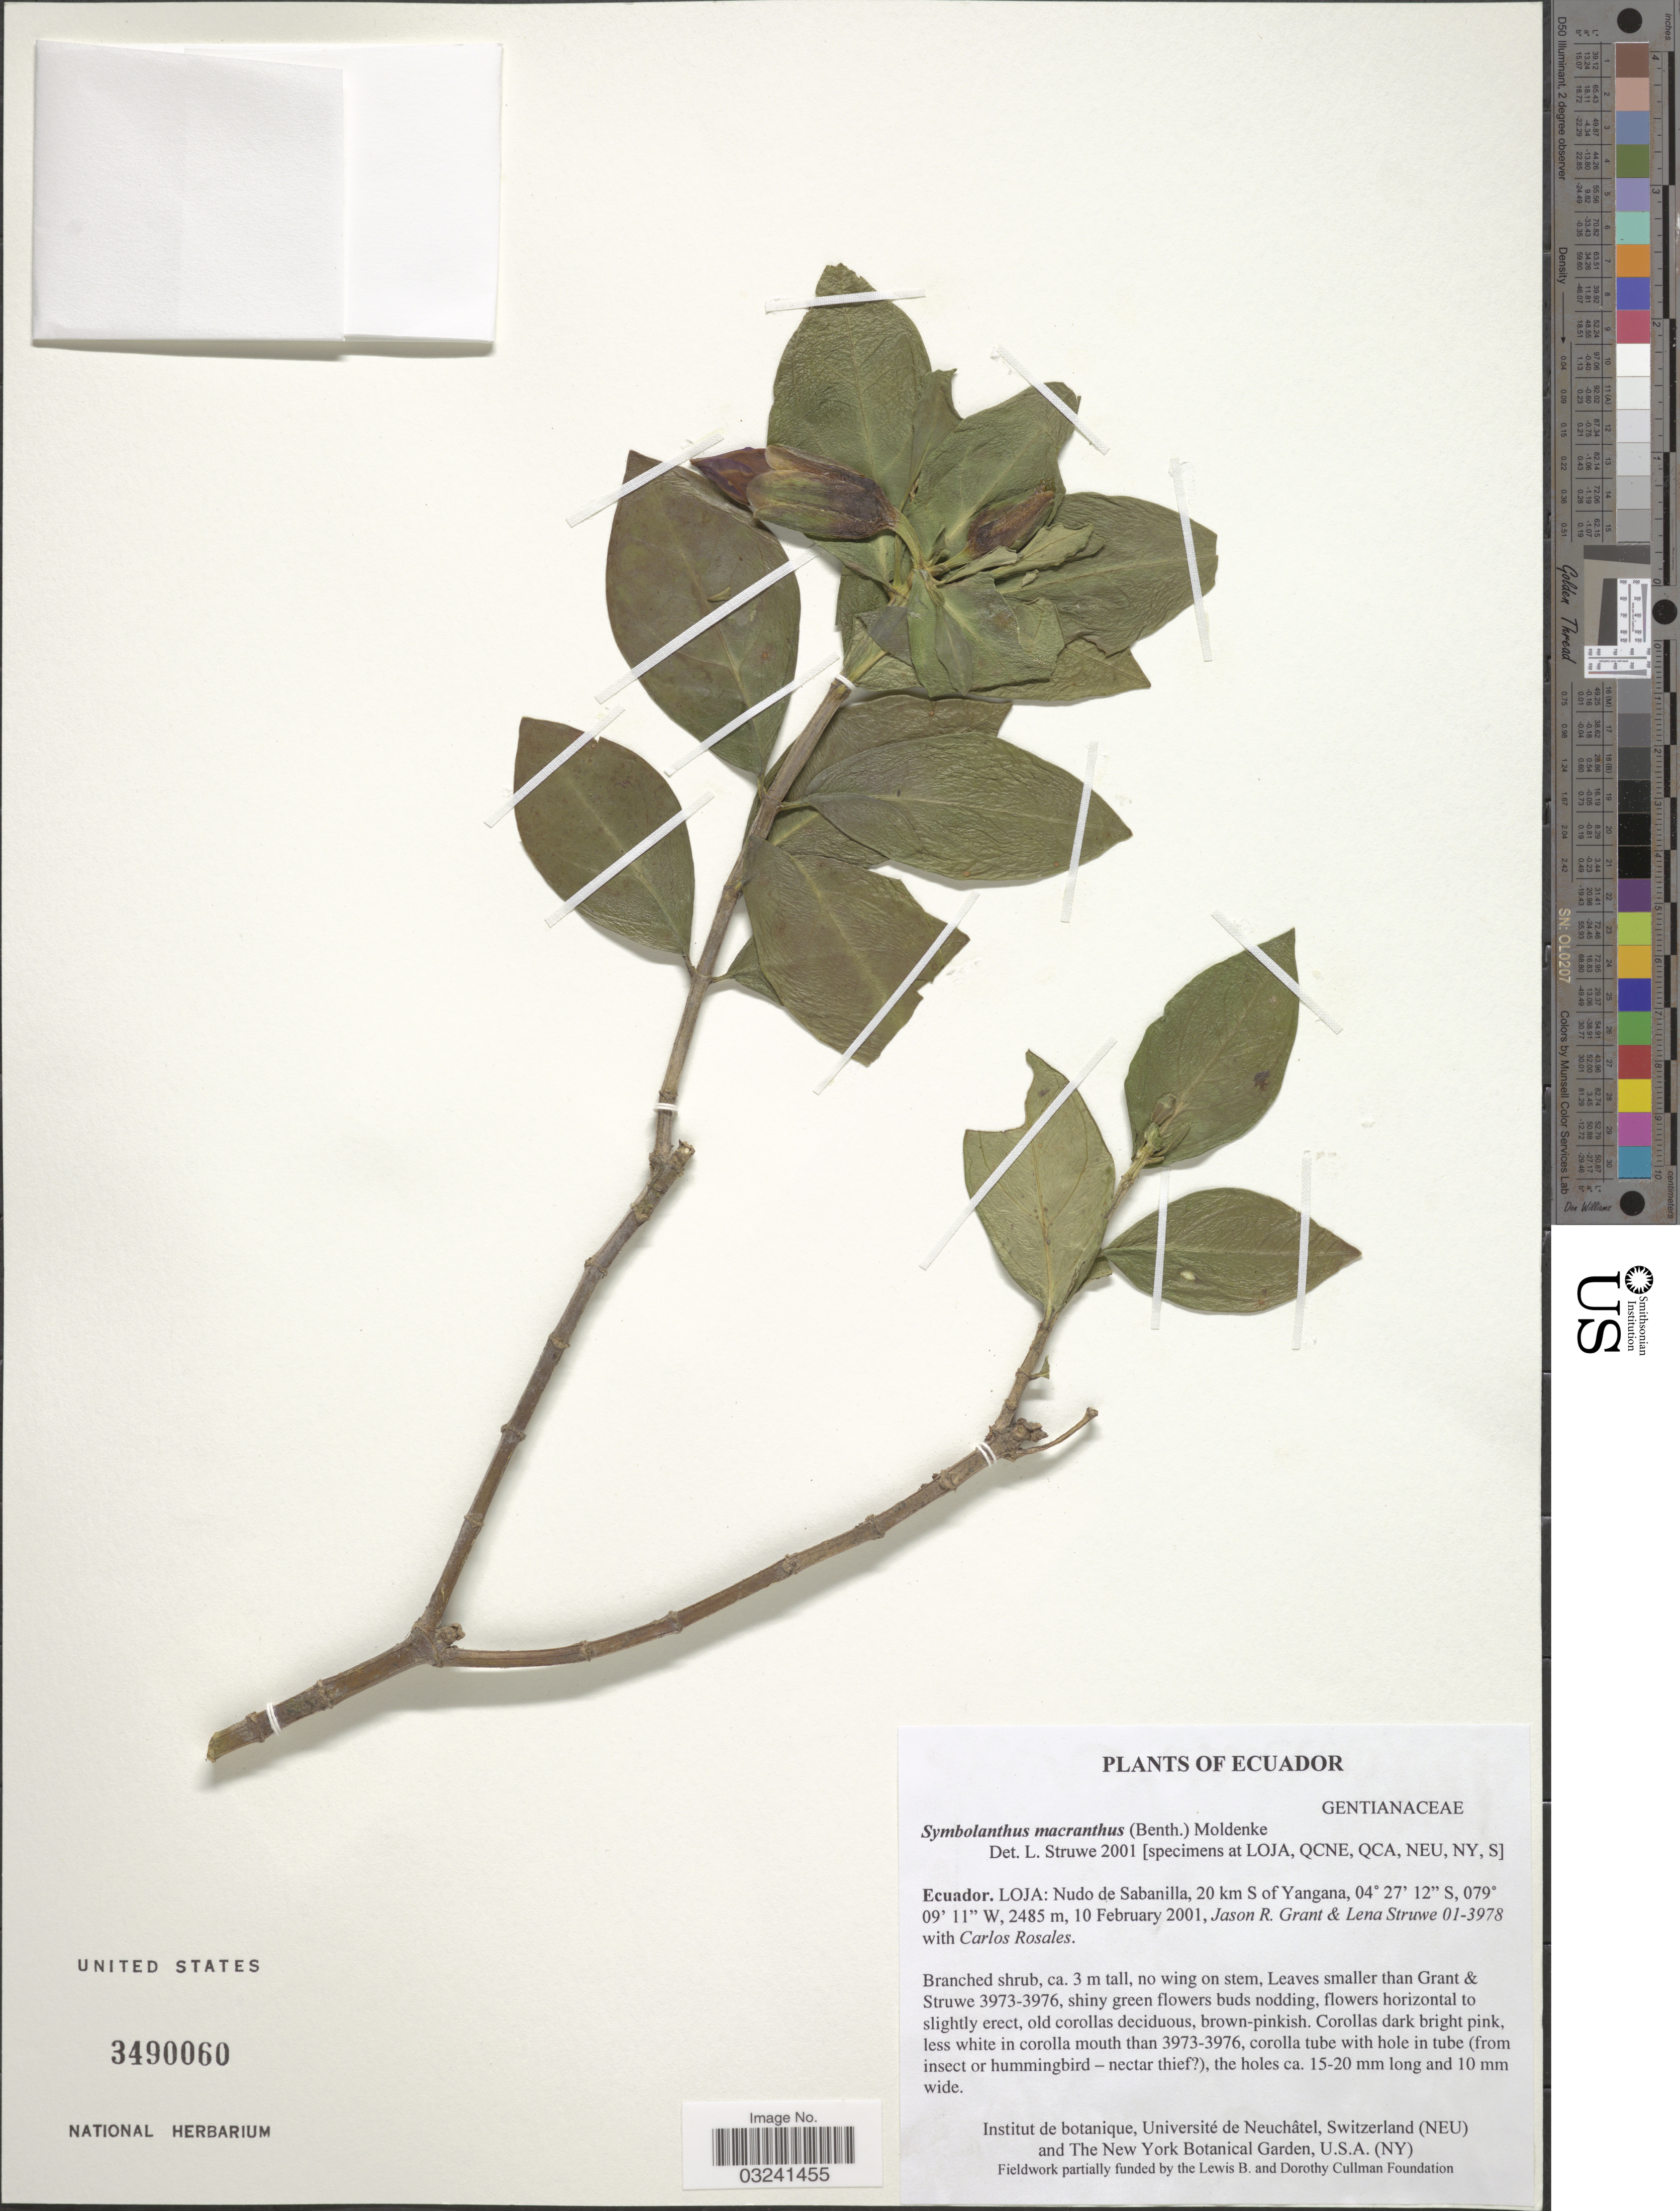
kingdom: Plantae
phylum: Tracheophyta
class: Magnoliopsida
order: Gentianales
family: Gentianaceae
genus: Symbolanthus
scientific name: Symbolanthus macranthus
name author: (Benth.) Moldenke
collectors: J. R. Grant, L. Struwe & C. Rosales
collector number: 01-3978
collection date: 2001-02-10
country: Ecuador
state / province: Loja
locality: Nudo de Sabanilla, 20 km S of Yangana.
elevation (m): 2485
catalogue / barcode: US 3490060